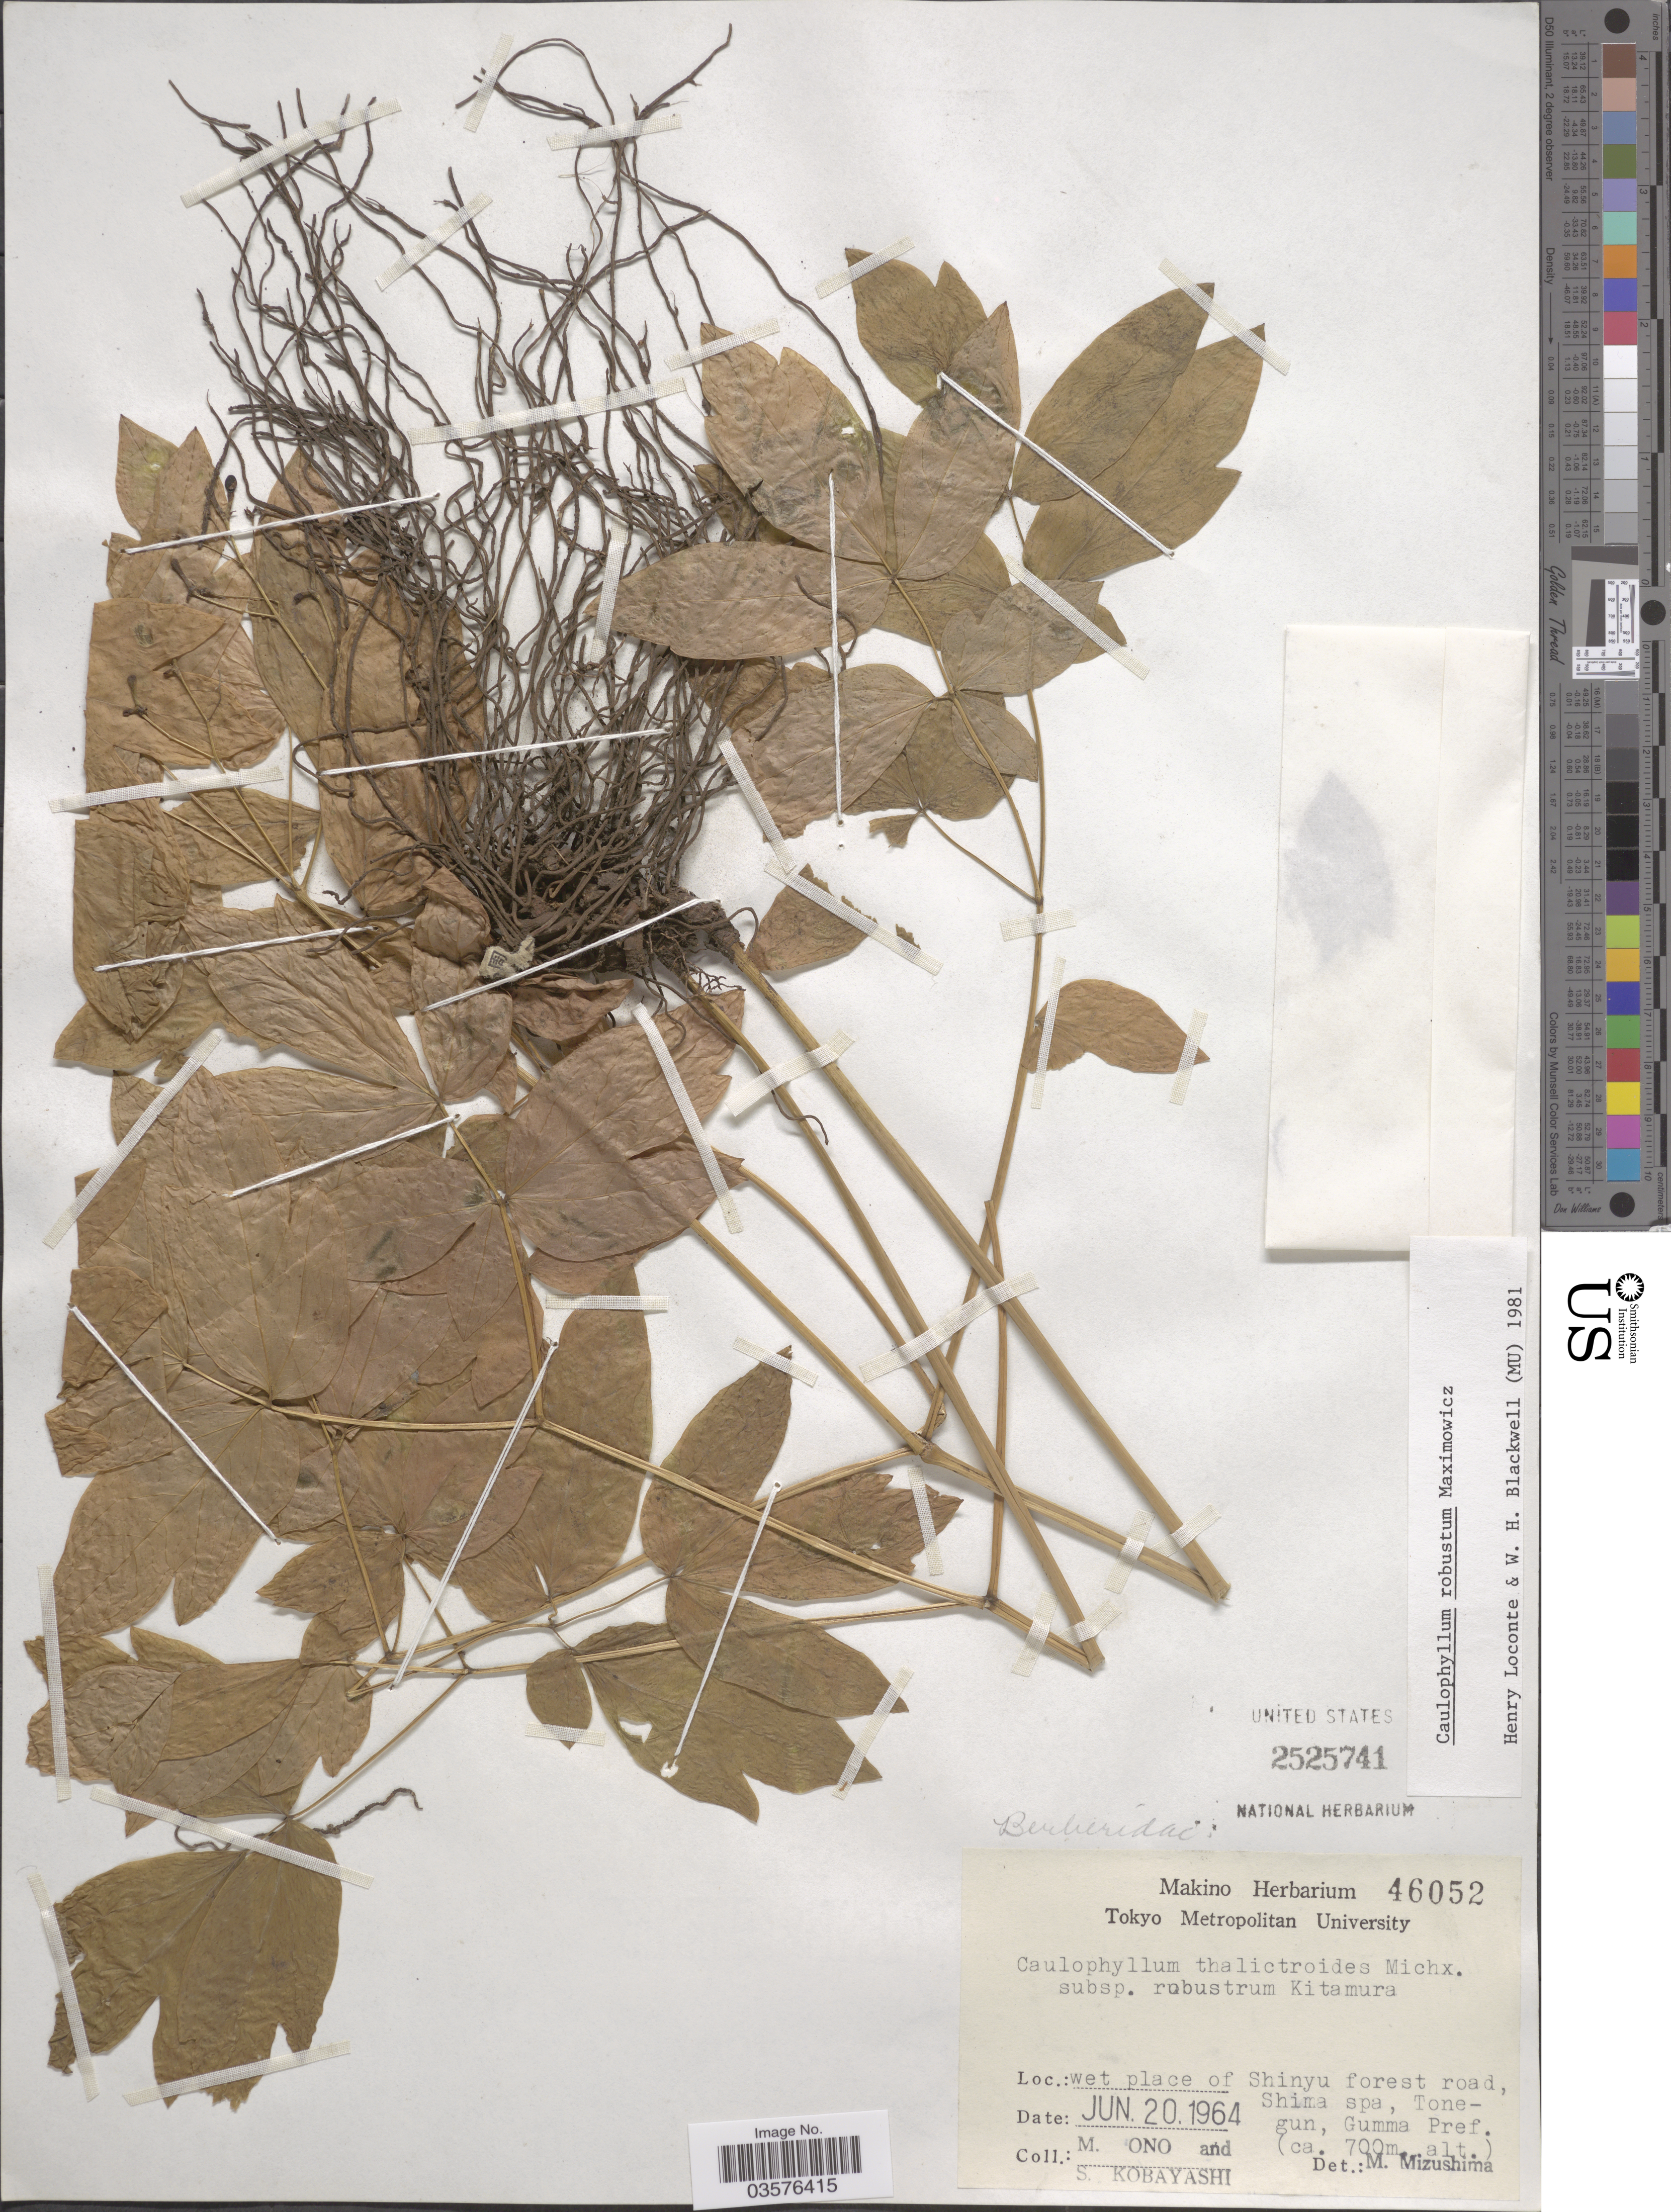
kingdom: Plantae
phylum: Tracheophyta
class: Magnoliopsida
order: Ranunculales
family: Berberidaceae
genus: Caulophyllum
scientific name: Caulophyllum robustum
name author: Michx.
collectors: M. Ono & S. Kobayashi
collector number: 46052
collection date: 1964-06-20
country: Japan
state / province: Tokyo, Federal City of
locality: Wet place of Shinyu forest road, Shima spa, Tonegun, Gumma Pref.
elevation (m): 700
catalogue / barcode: US 2525741